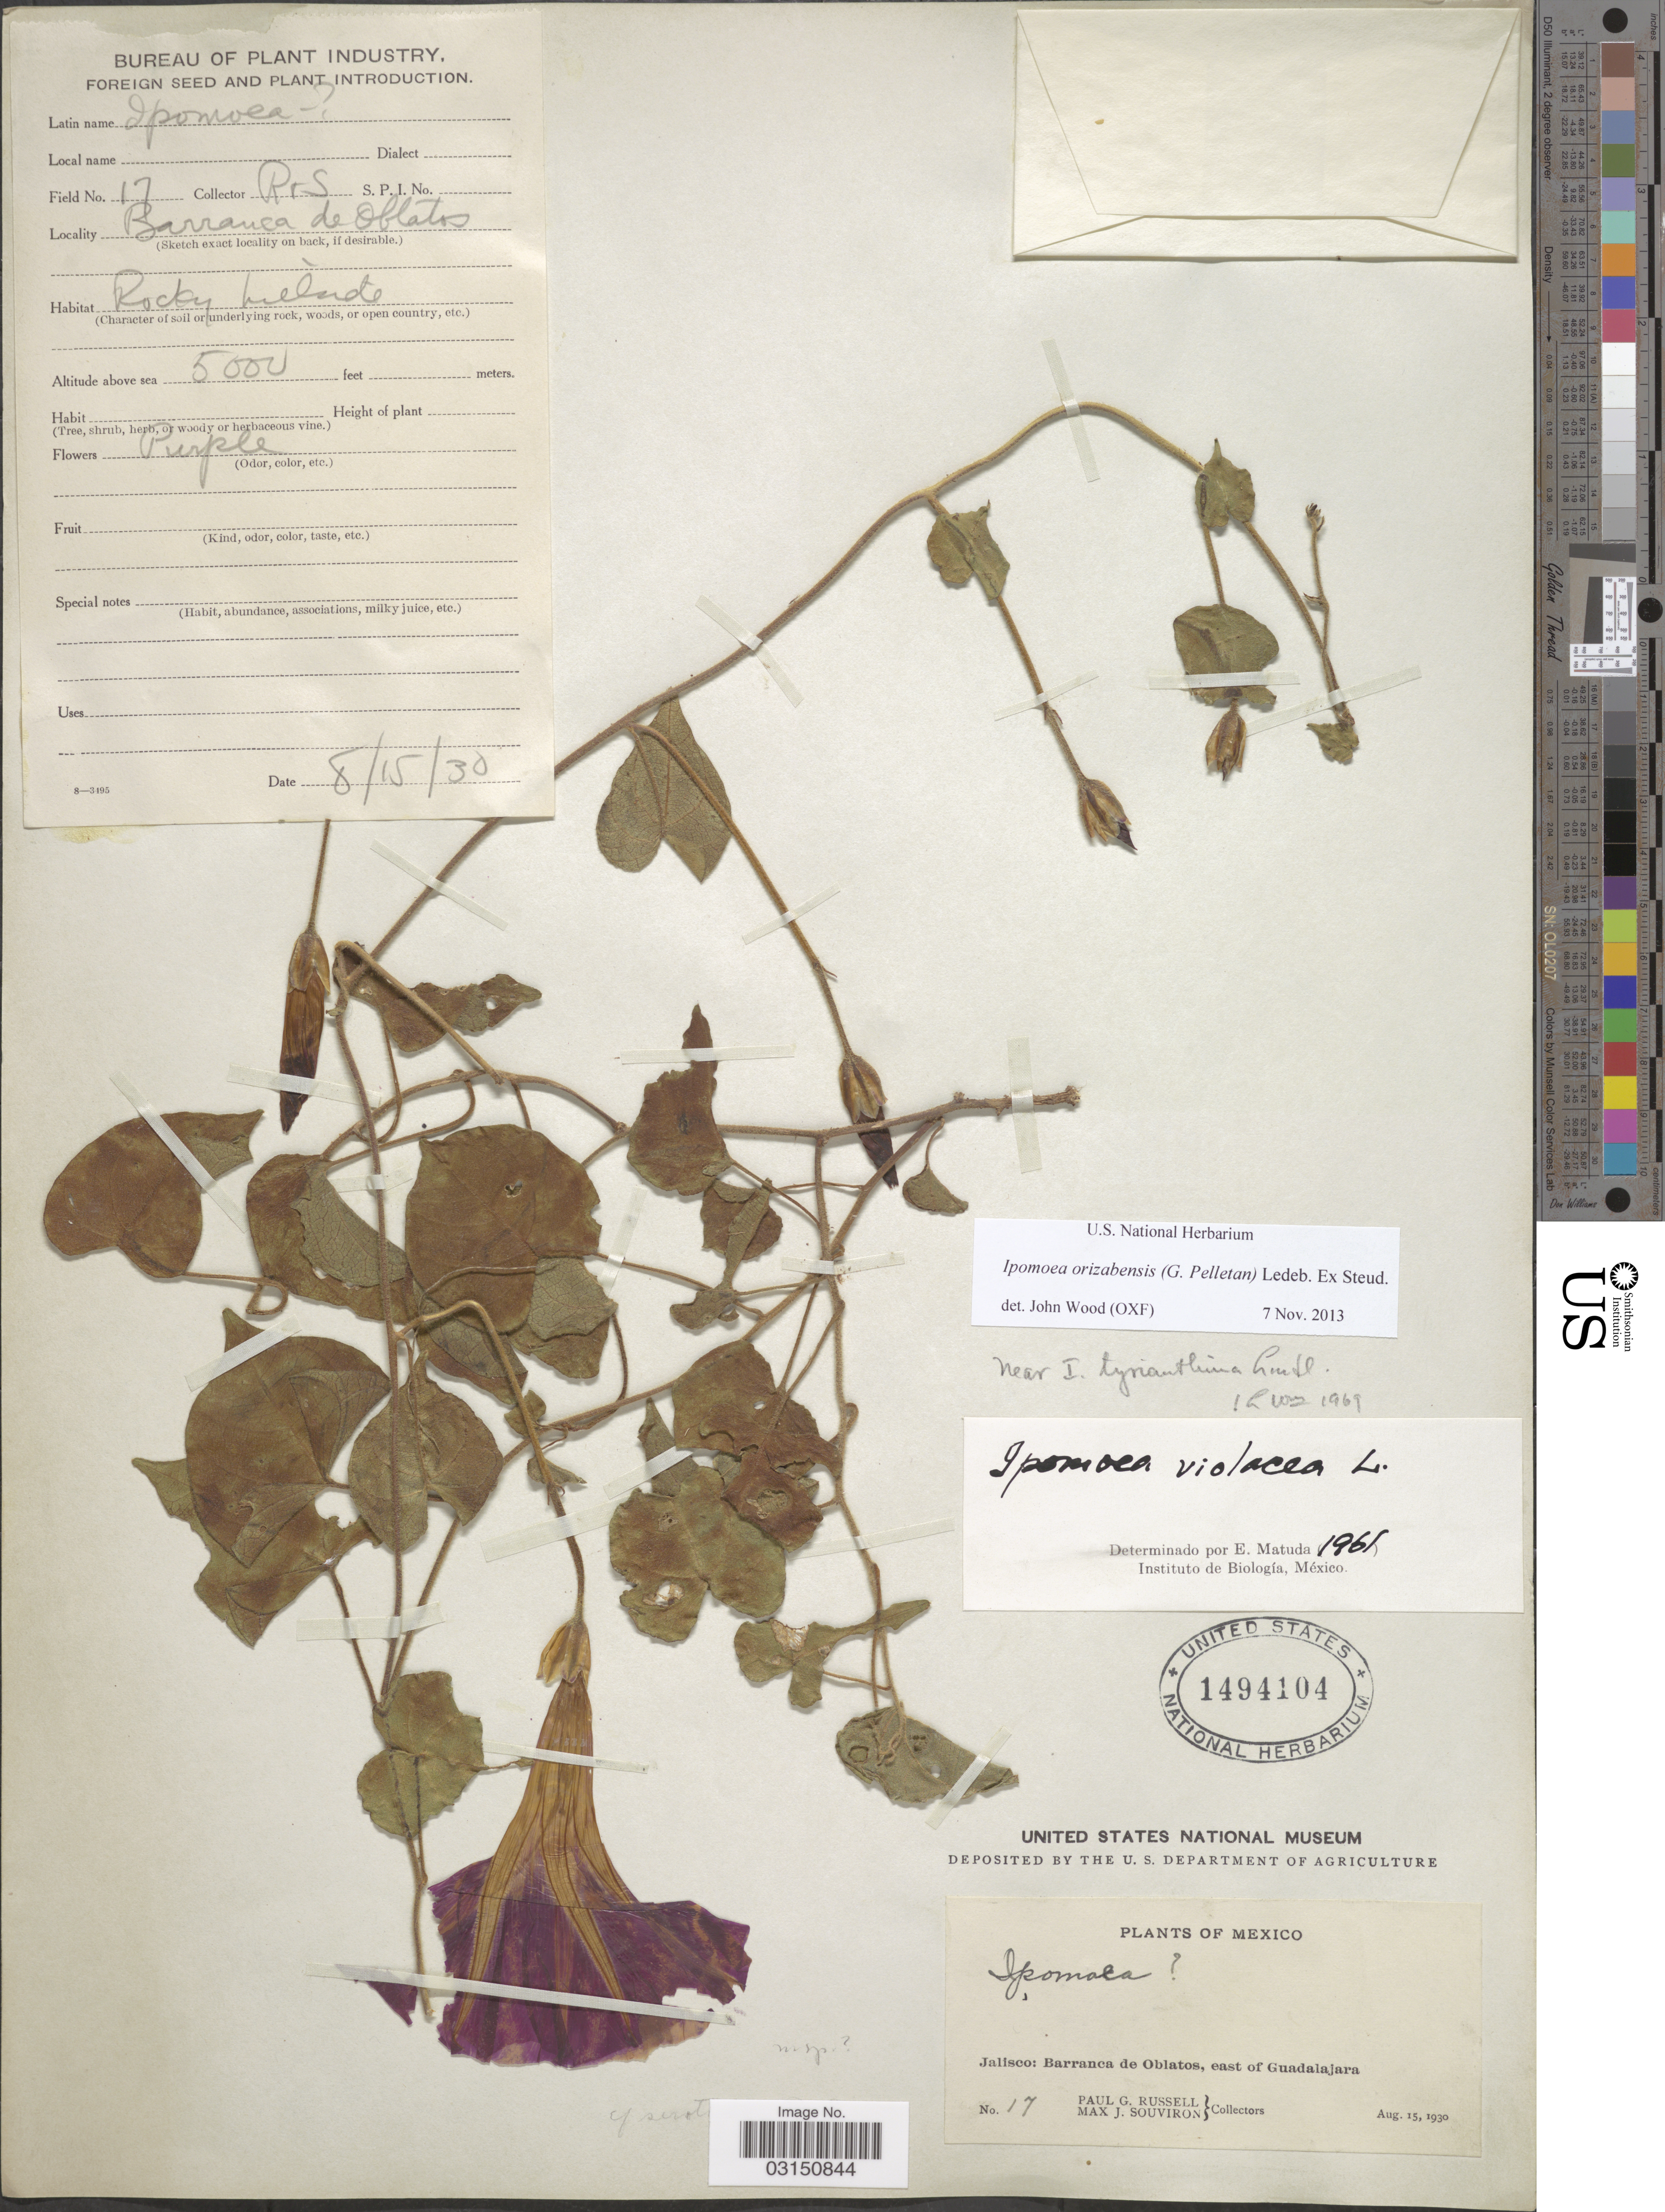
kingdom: Plantae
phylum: Tracheophyta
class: Magnoliopsida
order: Solanales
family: Convolvulaceae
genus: Ipomoea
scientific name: Ipomoea orizabensis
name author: (G. Pelletan) Ledeb. ex Steud.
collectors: P. G. Russell & M. J. Souviron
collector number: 17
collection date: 1930-08-15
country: Mexico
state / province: Jalisco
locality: Barranca de Oblatos, east of Guadalajara.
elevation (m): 1524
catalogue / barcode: US 1494104